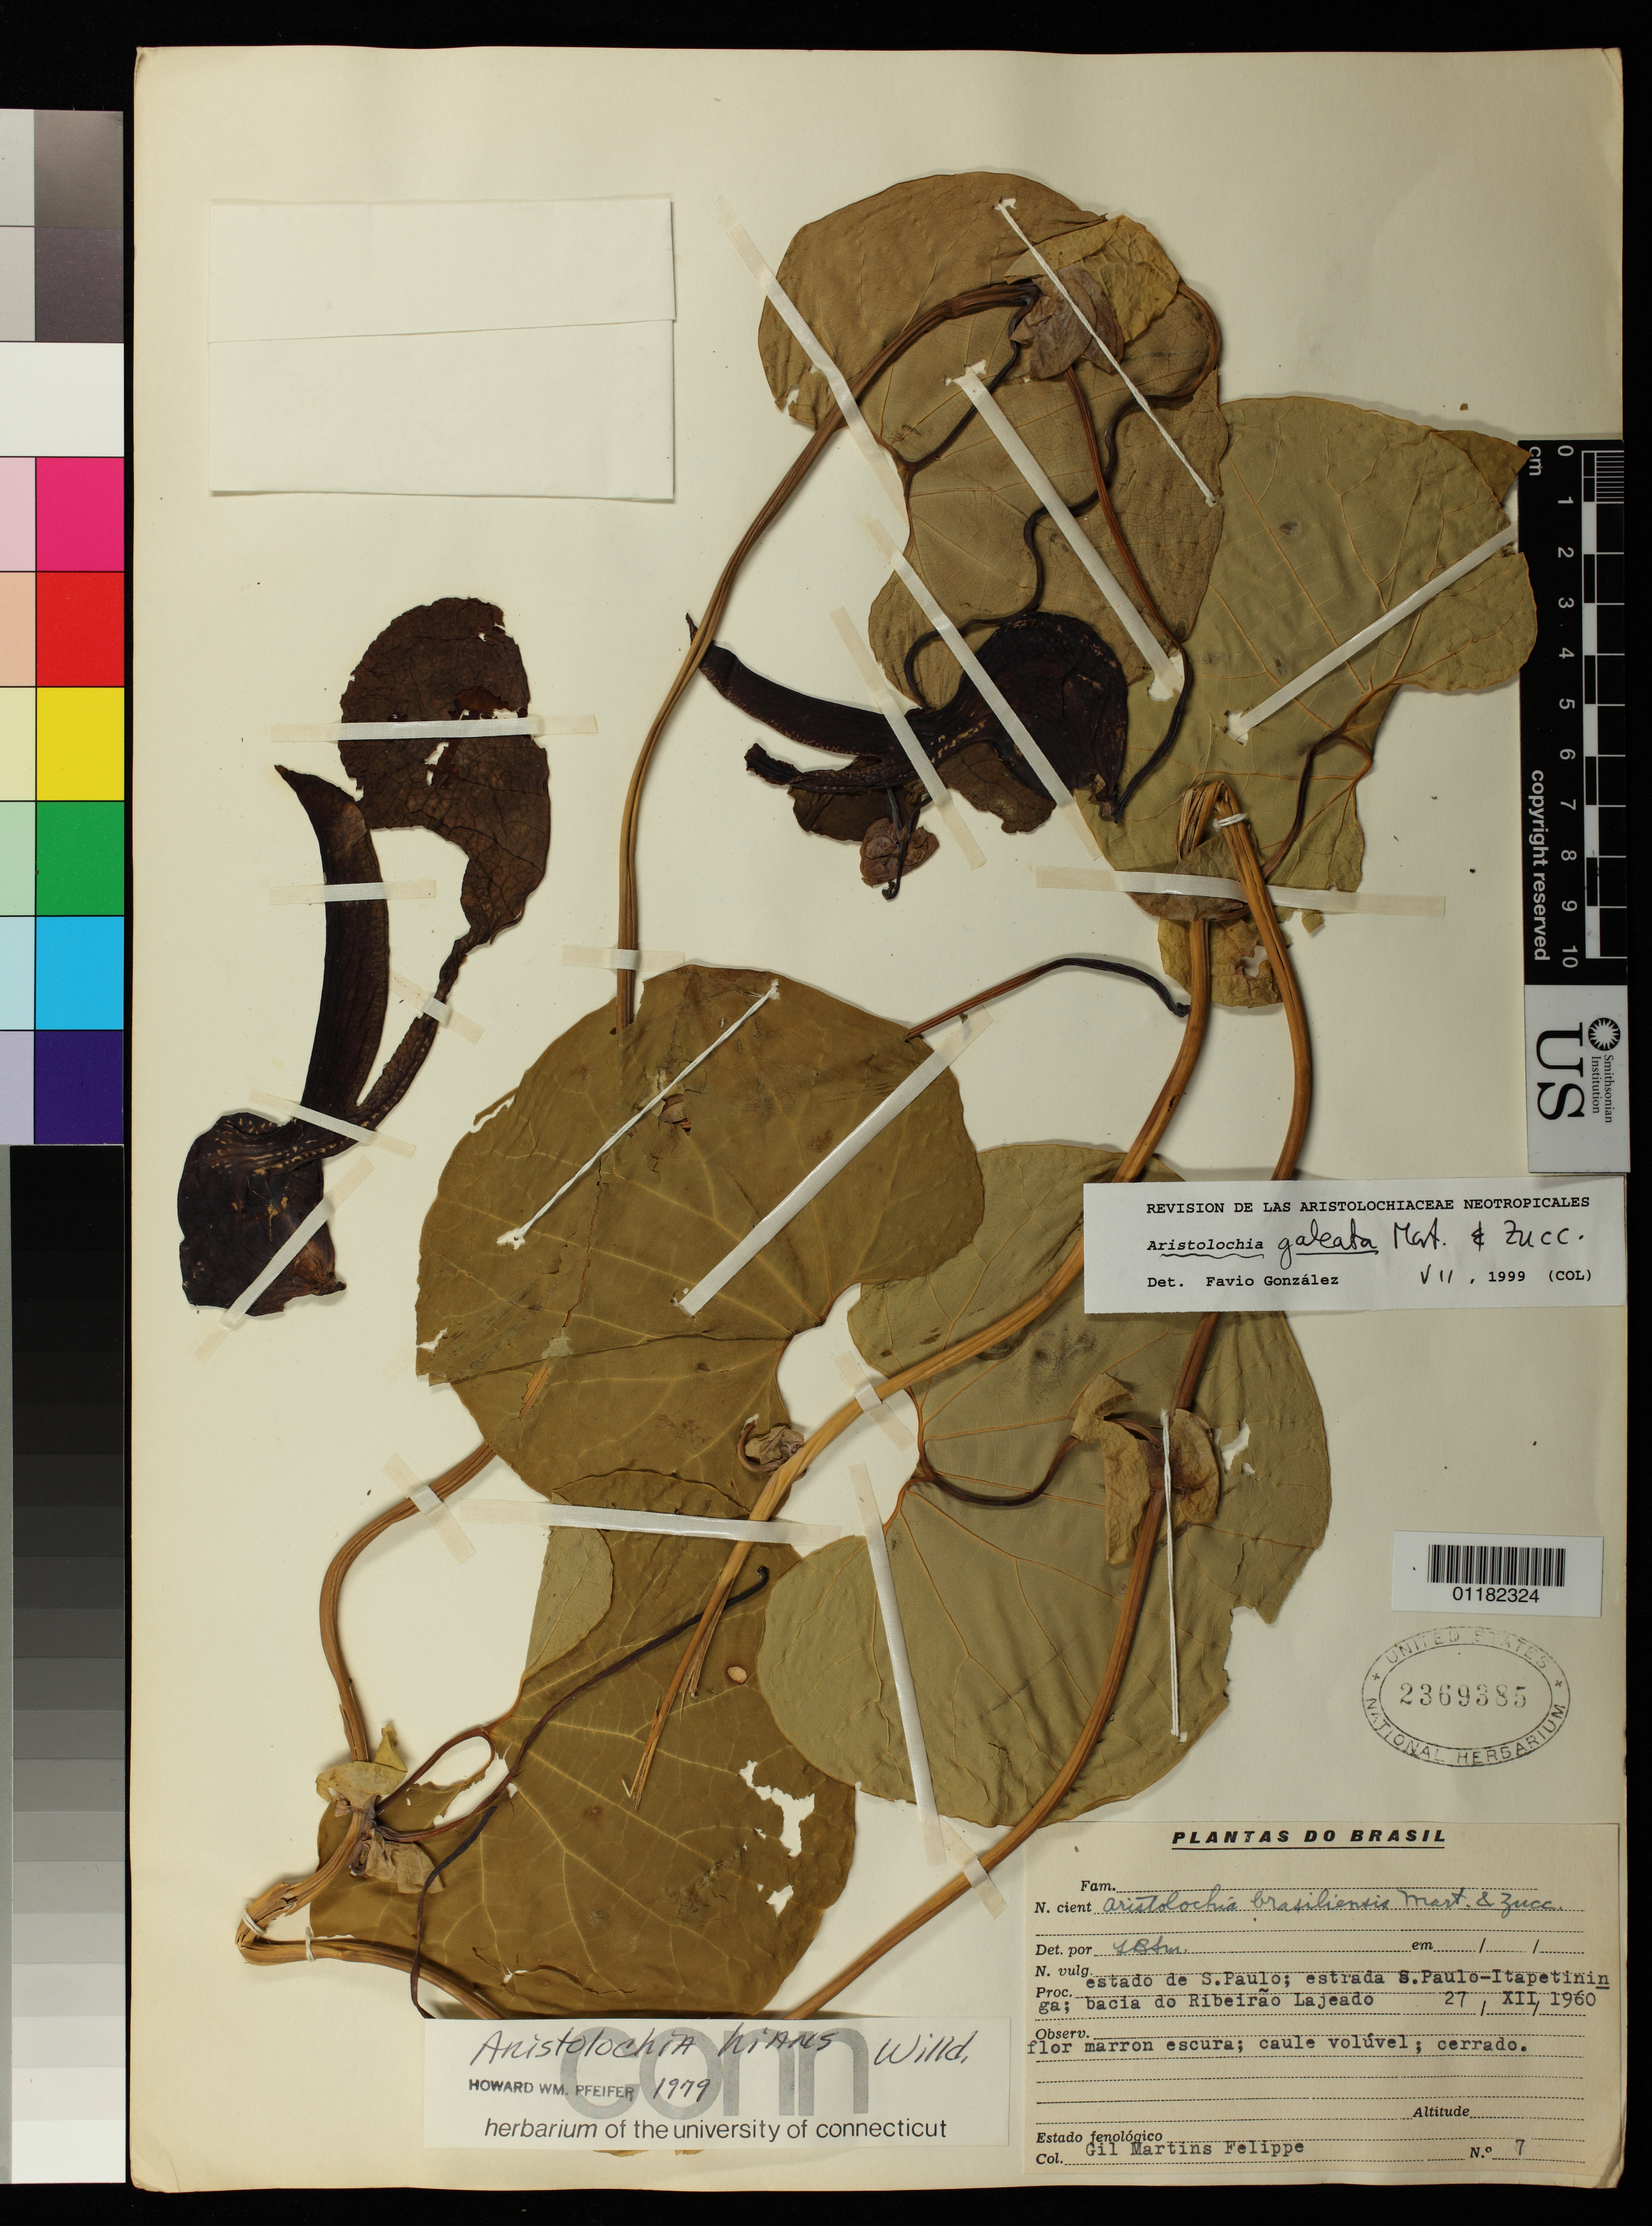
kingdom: Plantae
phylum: Tracheophyta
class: Magnoliopsida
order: Piperales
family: Aristolochiaceae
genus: Aristolochia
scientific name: Aristolochia galeata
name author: Moritzi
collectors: G. M. Felippe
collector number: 7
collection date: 1960-12-27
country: Brazil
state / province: São Paulo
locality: Estado de Sao Paulo; estrada Sao Paulo-Itapetininga; bacia do Ribeirao Lajeado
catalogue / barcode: US 2369385